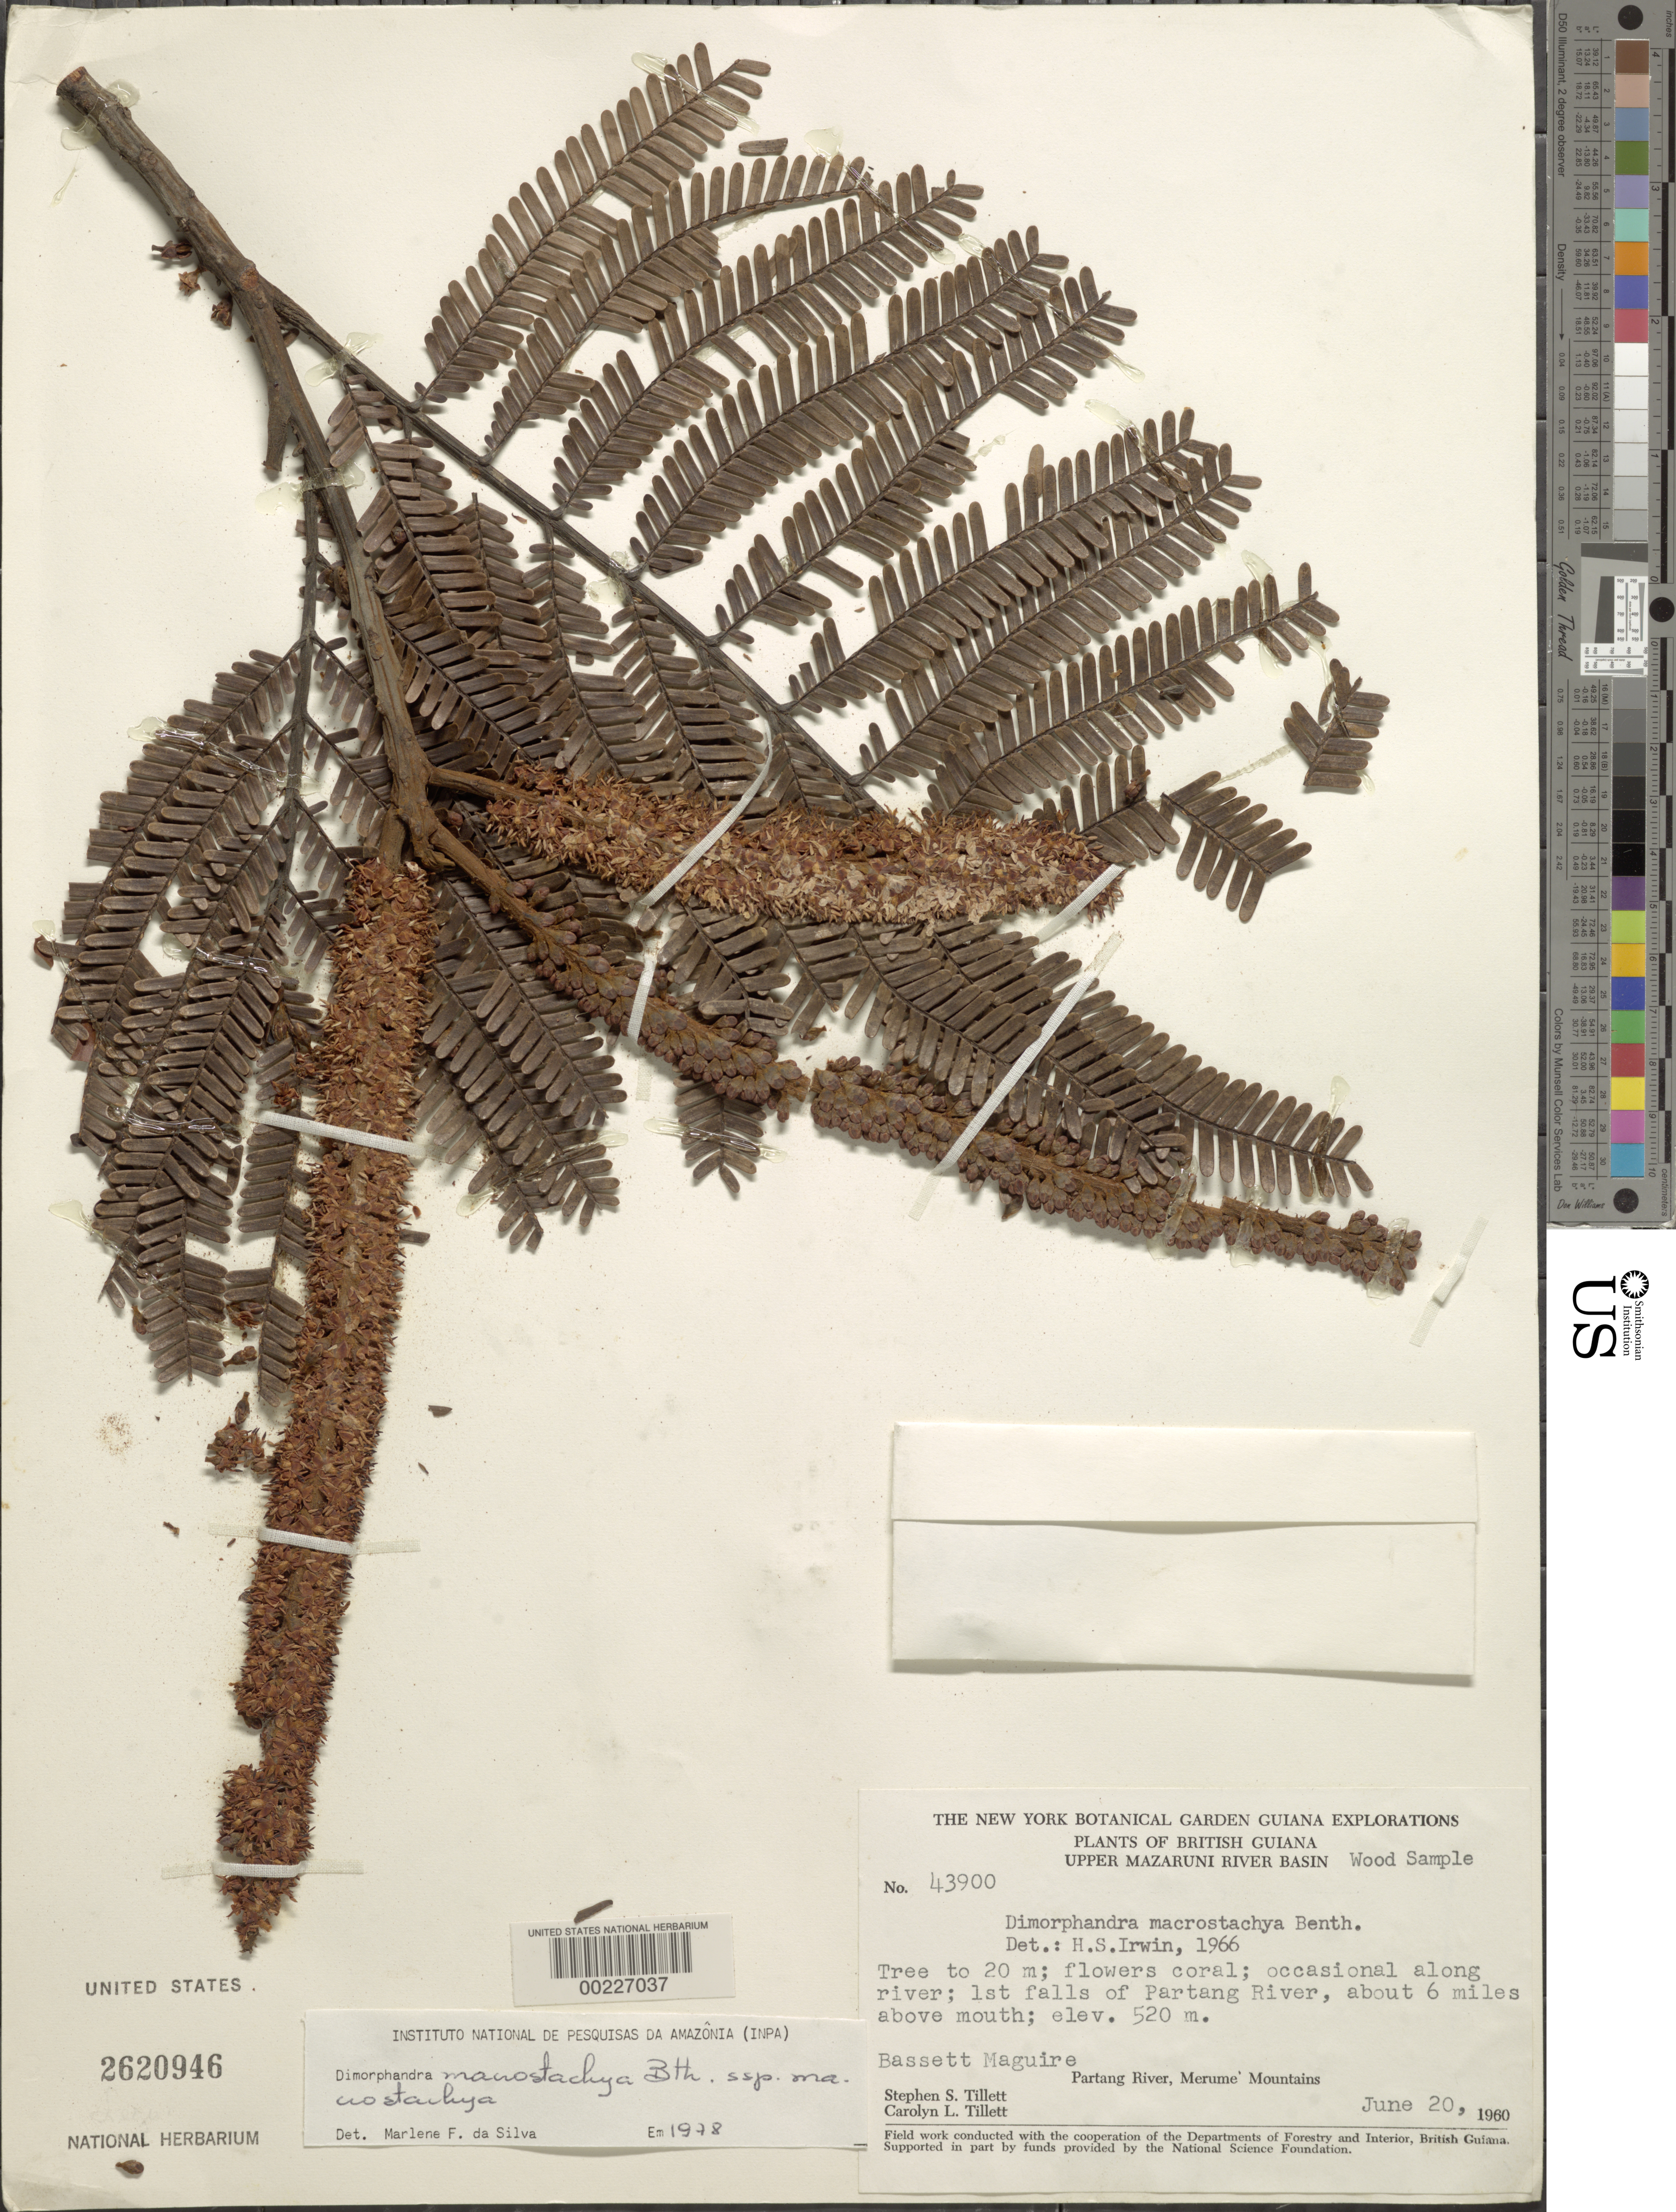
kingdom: Plantae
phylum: Tracheophyta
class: Magnoliopsida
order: Fabales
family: Fabaceae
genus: Dimorphandra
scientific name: Dimorphandra macrostachya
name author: Benth.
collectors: S. S. Tillett, C. L. Tillett & B. Maguire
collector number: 43900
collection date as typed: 10-Jun-60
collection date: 1960-06-10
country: Guyana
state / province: Cuyuni-Mazaruni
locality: Partang River, 1st falls of Partang River, about 6 miles above mouth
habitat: Along river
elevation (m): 520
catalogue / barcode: US 2620946-2